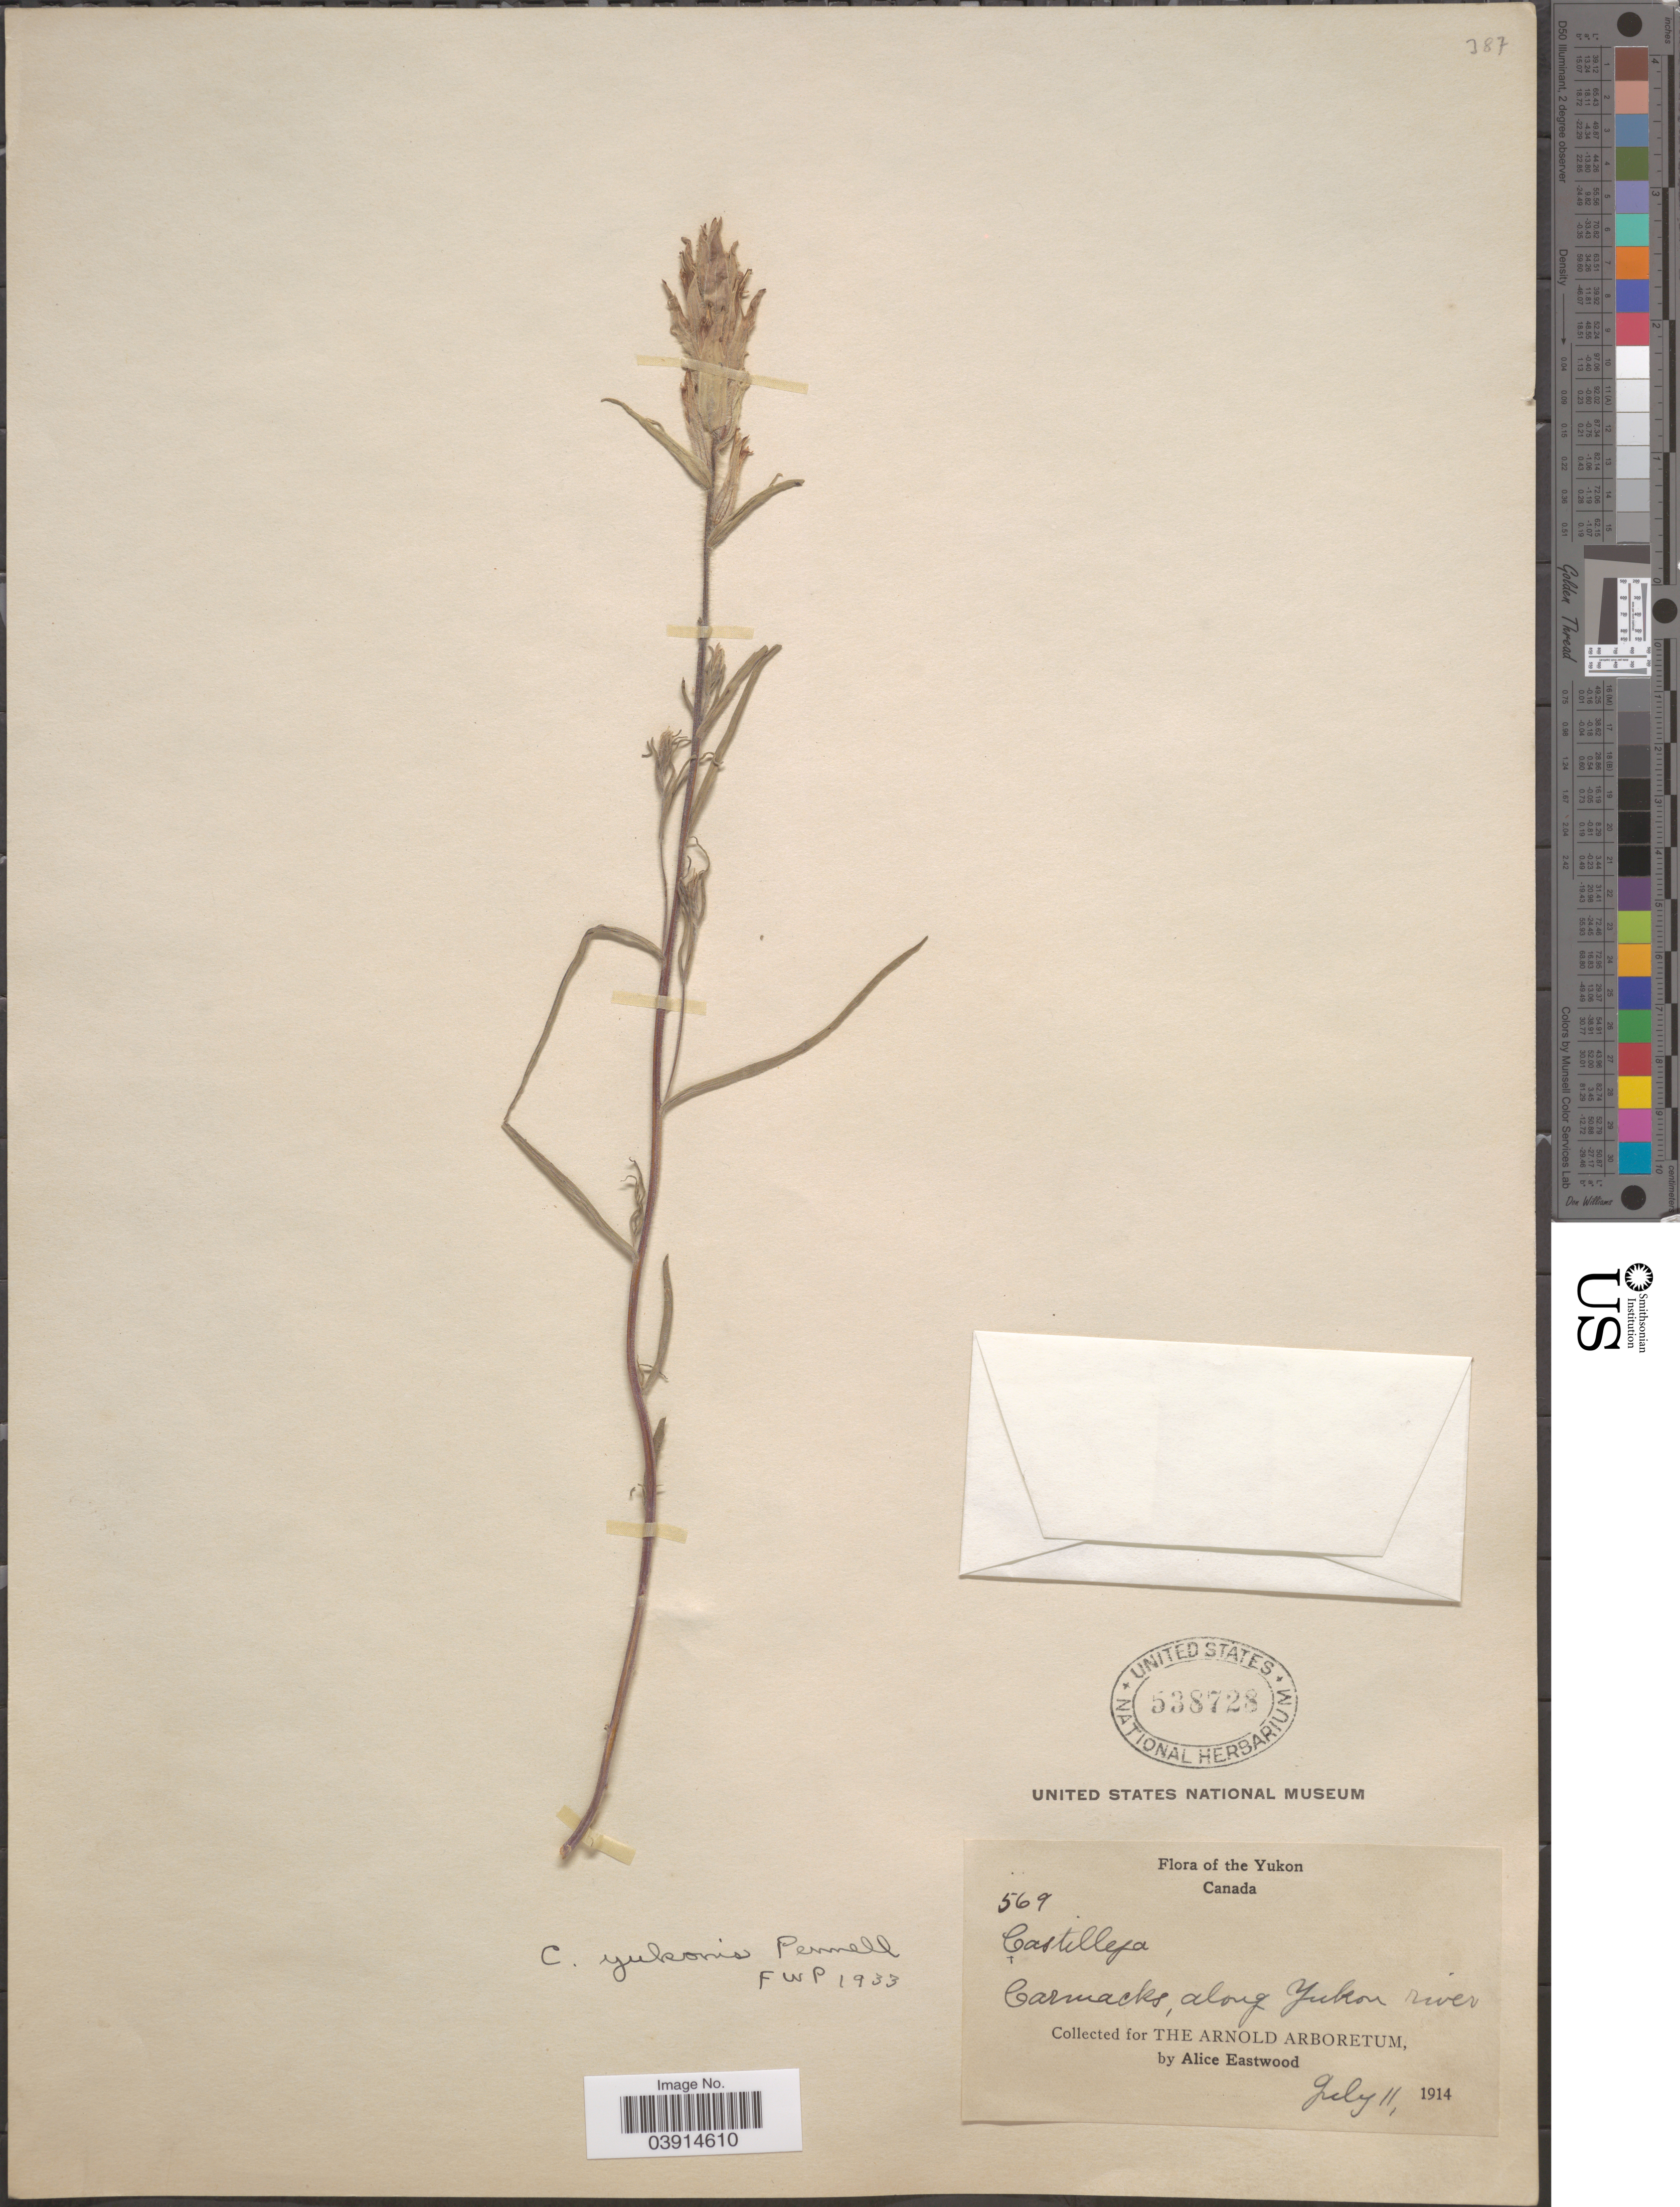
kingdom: Plantae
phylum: Tracheophyta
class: Magnoliopsida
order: Lamiales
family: Orobanchaceae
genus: Castilleja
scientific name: Castilleja yukonis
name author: Pennell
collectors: A. Eastwood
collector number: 569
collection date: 1914-07-11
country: Canada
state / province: Yukon Territory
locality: The Yukon. Carmacks, along Yukon river.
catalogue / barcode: US 538728